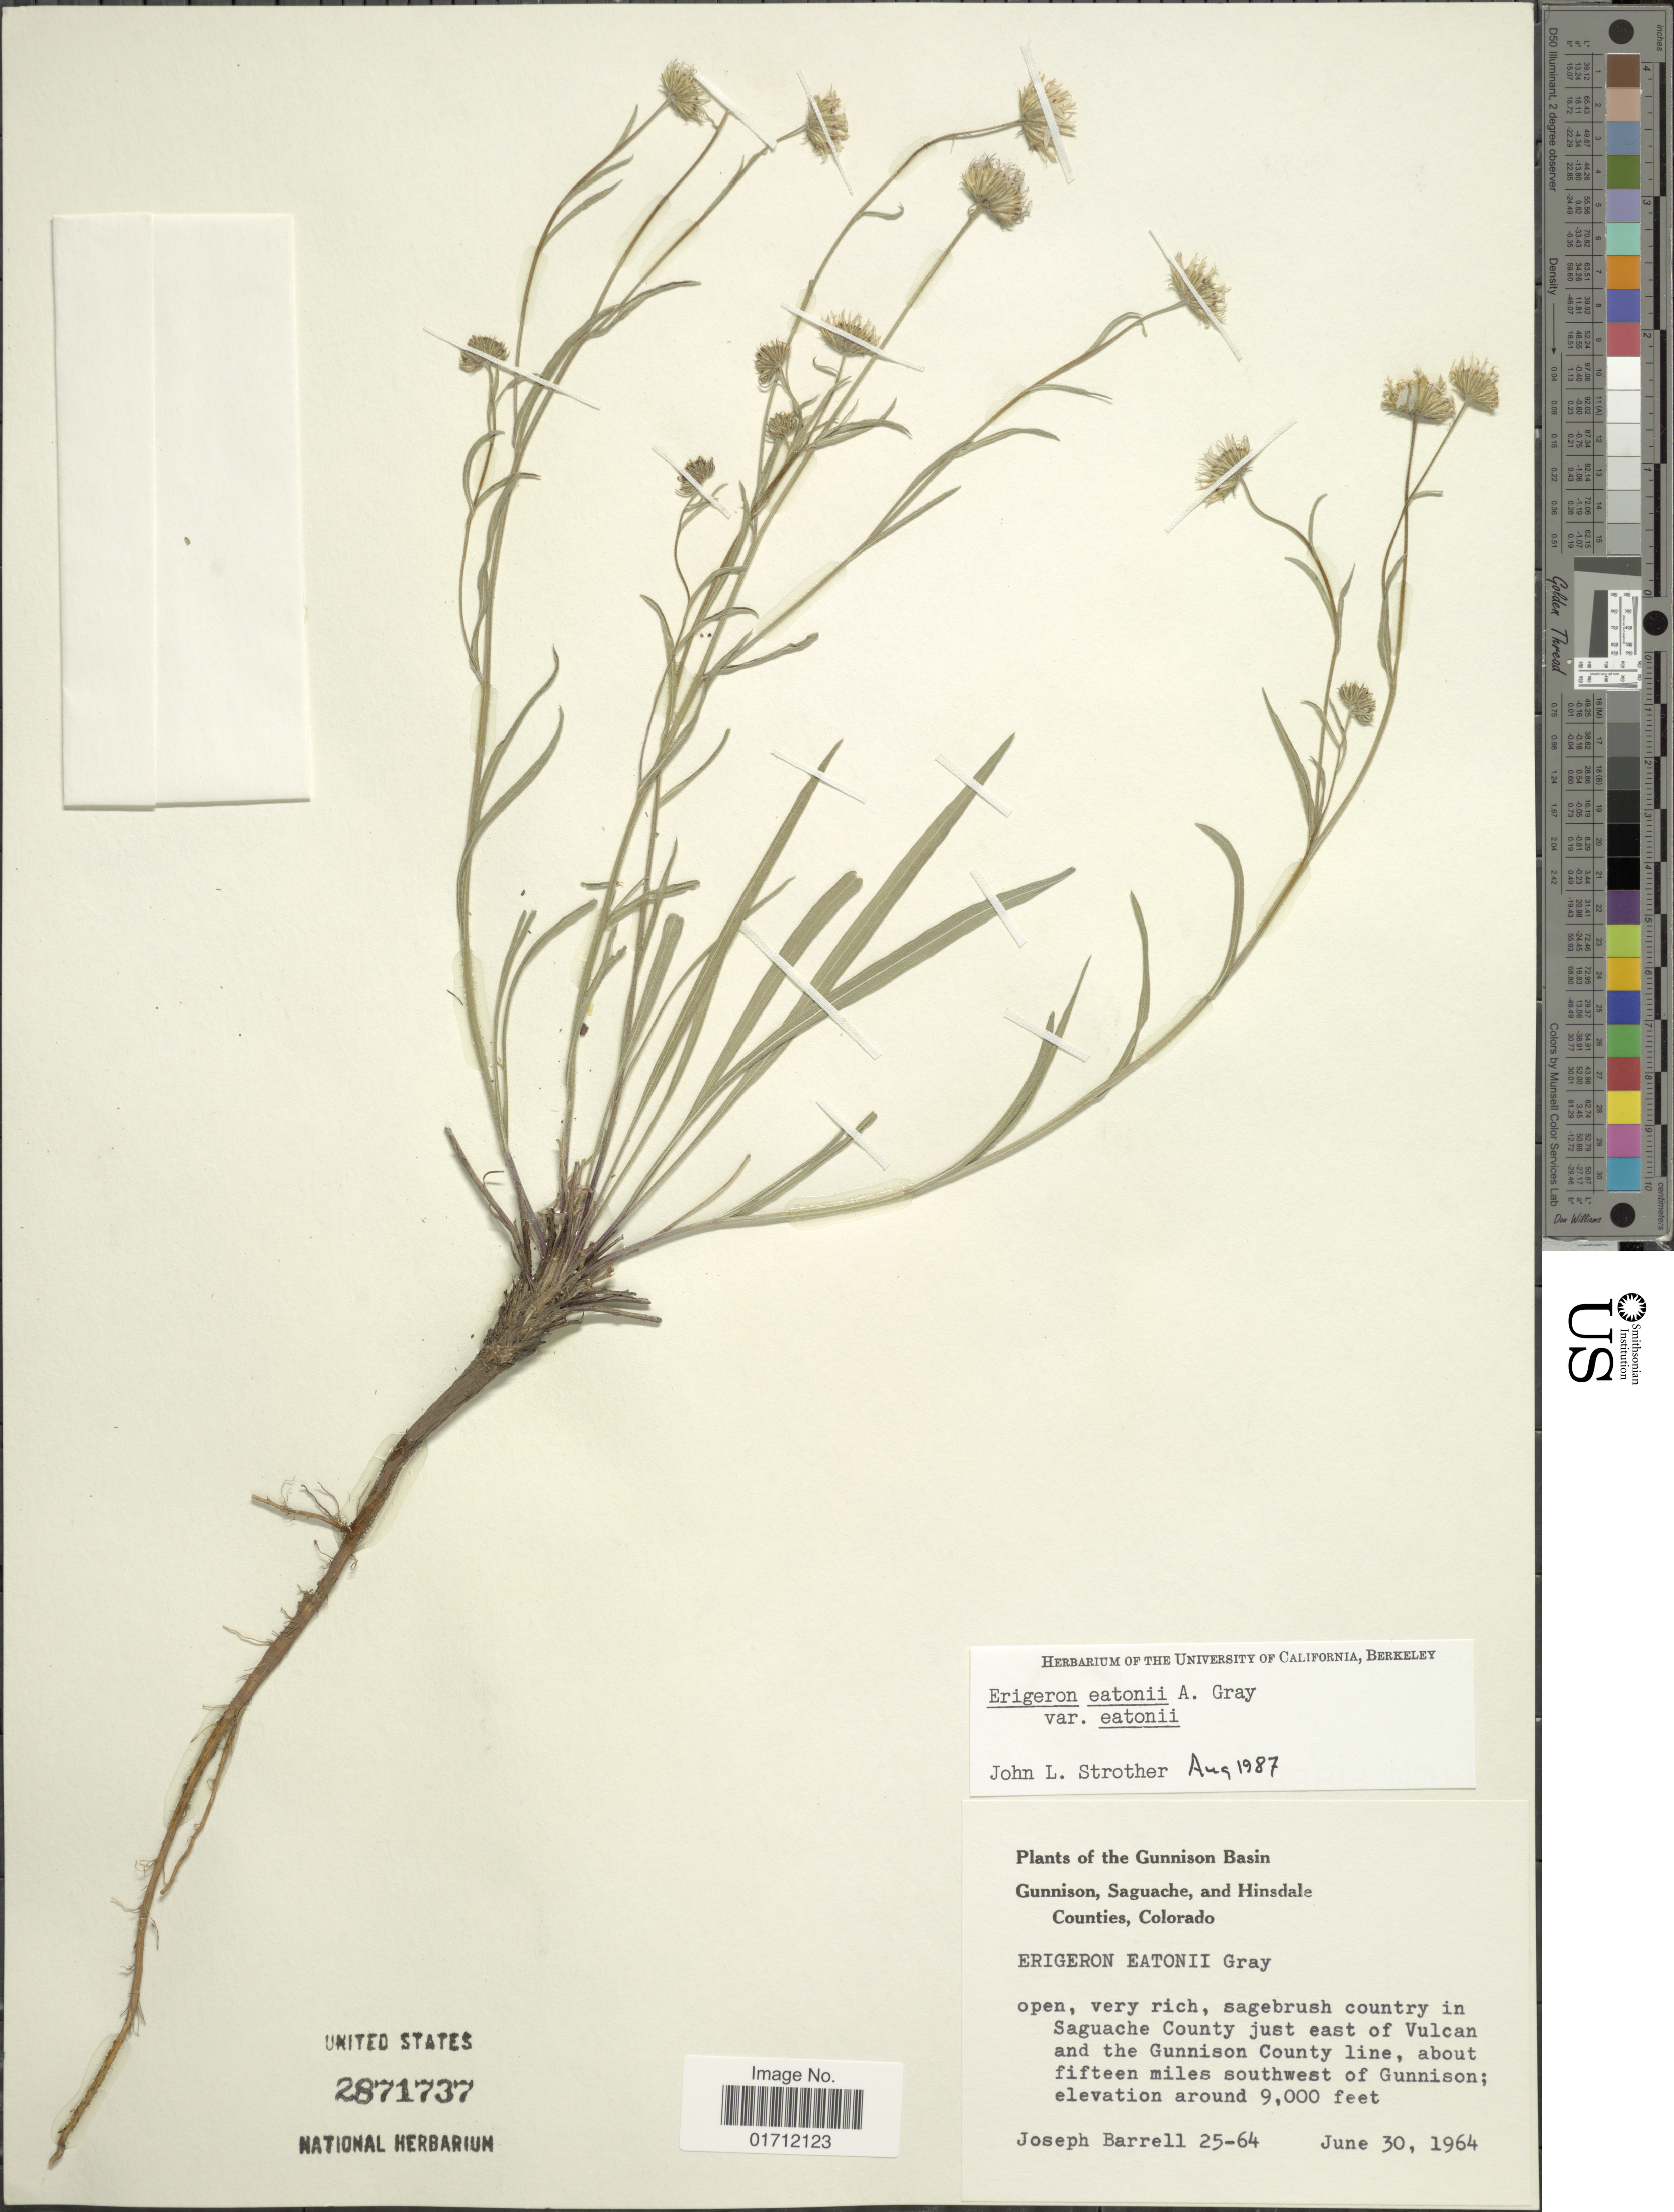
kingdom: Plantae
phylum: Tracheophyta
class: Magnoliopsida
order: Asterales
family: Asteraceae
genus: Erigeron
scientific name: Erigeron eatonii var. eatonii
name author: A. Gray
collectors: J. Barrell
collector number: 25-64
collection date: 1964-06-30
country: United States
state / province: Colorado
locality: The Gunnison Basin , sagebrush country in Saguache County just east of Vulcan and the Gunnison County line, about fifteen miles southwest of Gunnison.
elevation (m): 2743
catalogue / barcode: US 2871737